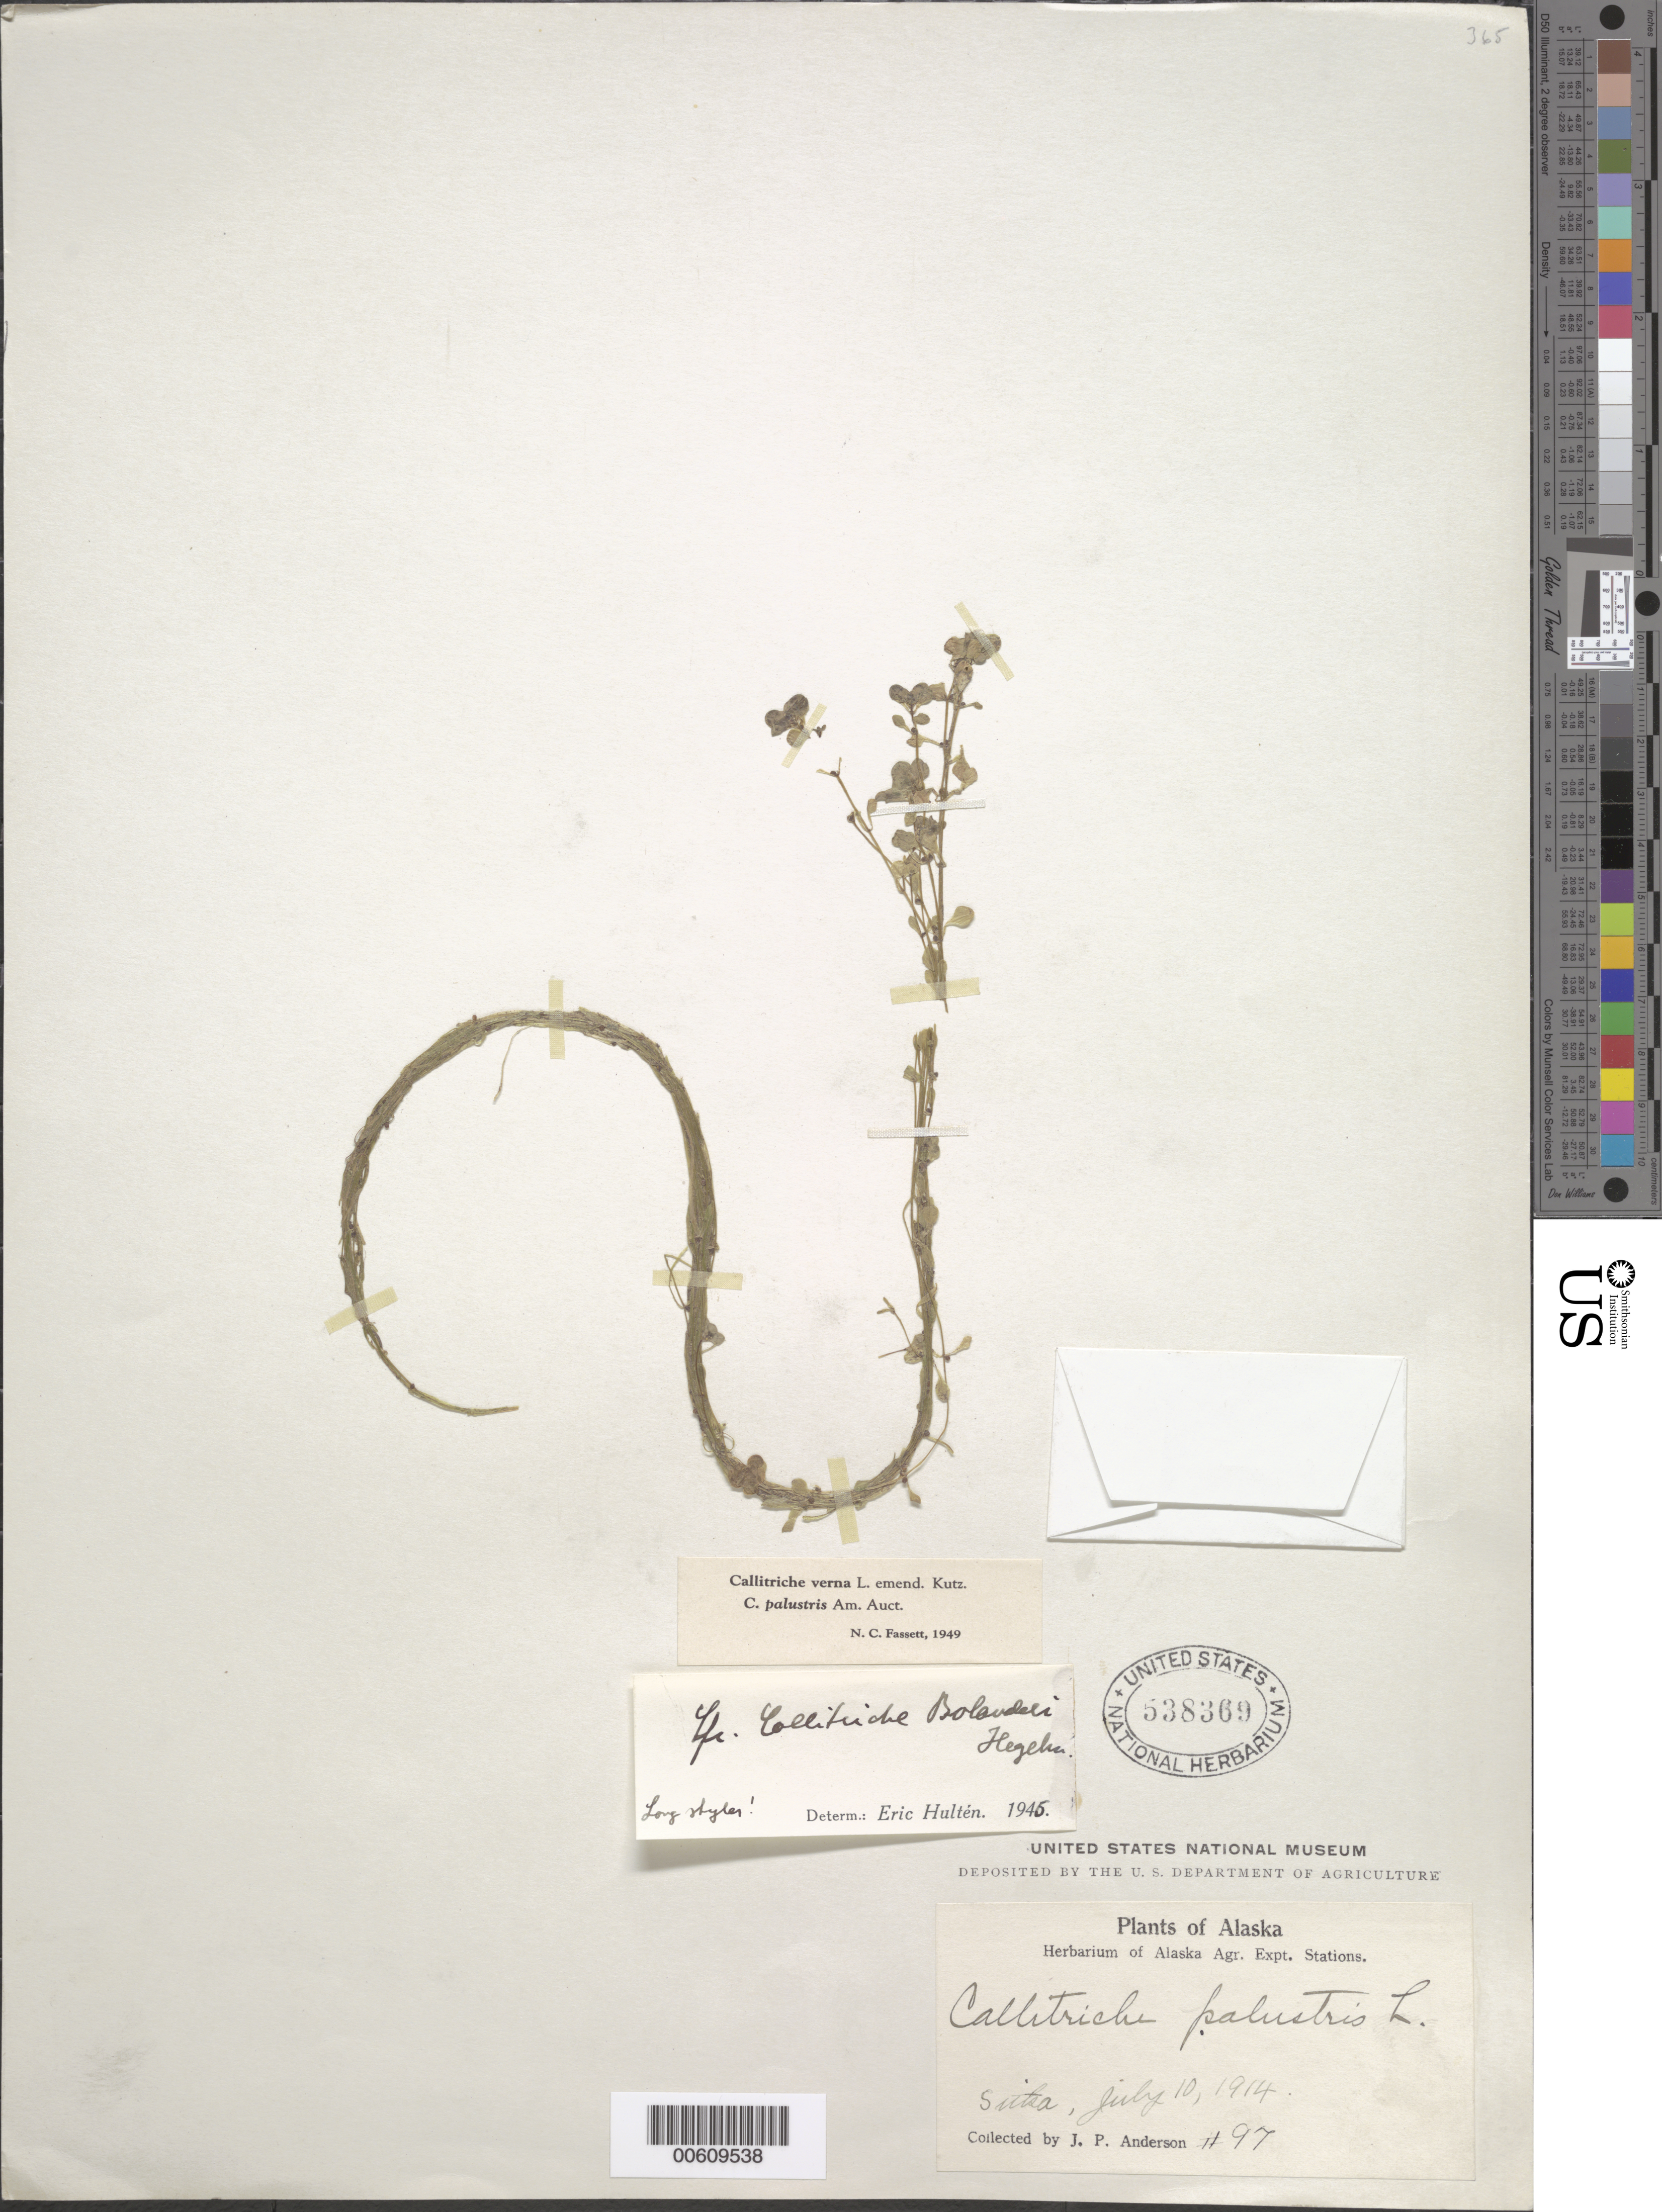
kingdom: Plantae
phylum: Tracheophyta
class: Magnoliopsida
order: Lamiales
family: Plantaginaceae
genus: Callitriche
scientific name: Callitriche verna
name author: L.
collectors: J. P. Anderson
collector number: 97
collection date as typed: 10 Jul 1914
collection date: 1914-07-10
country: United States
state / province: Alaska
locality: Sitke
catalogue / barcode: US 538369